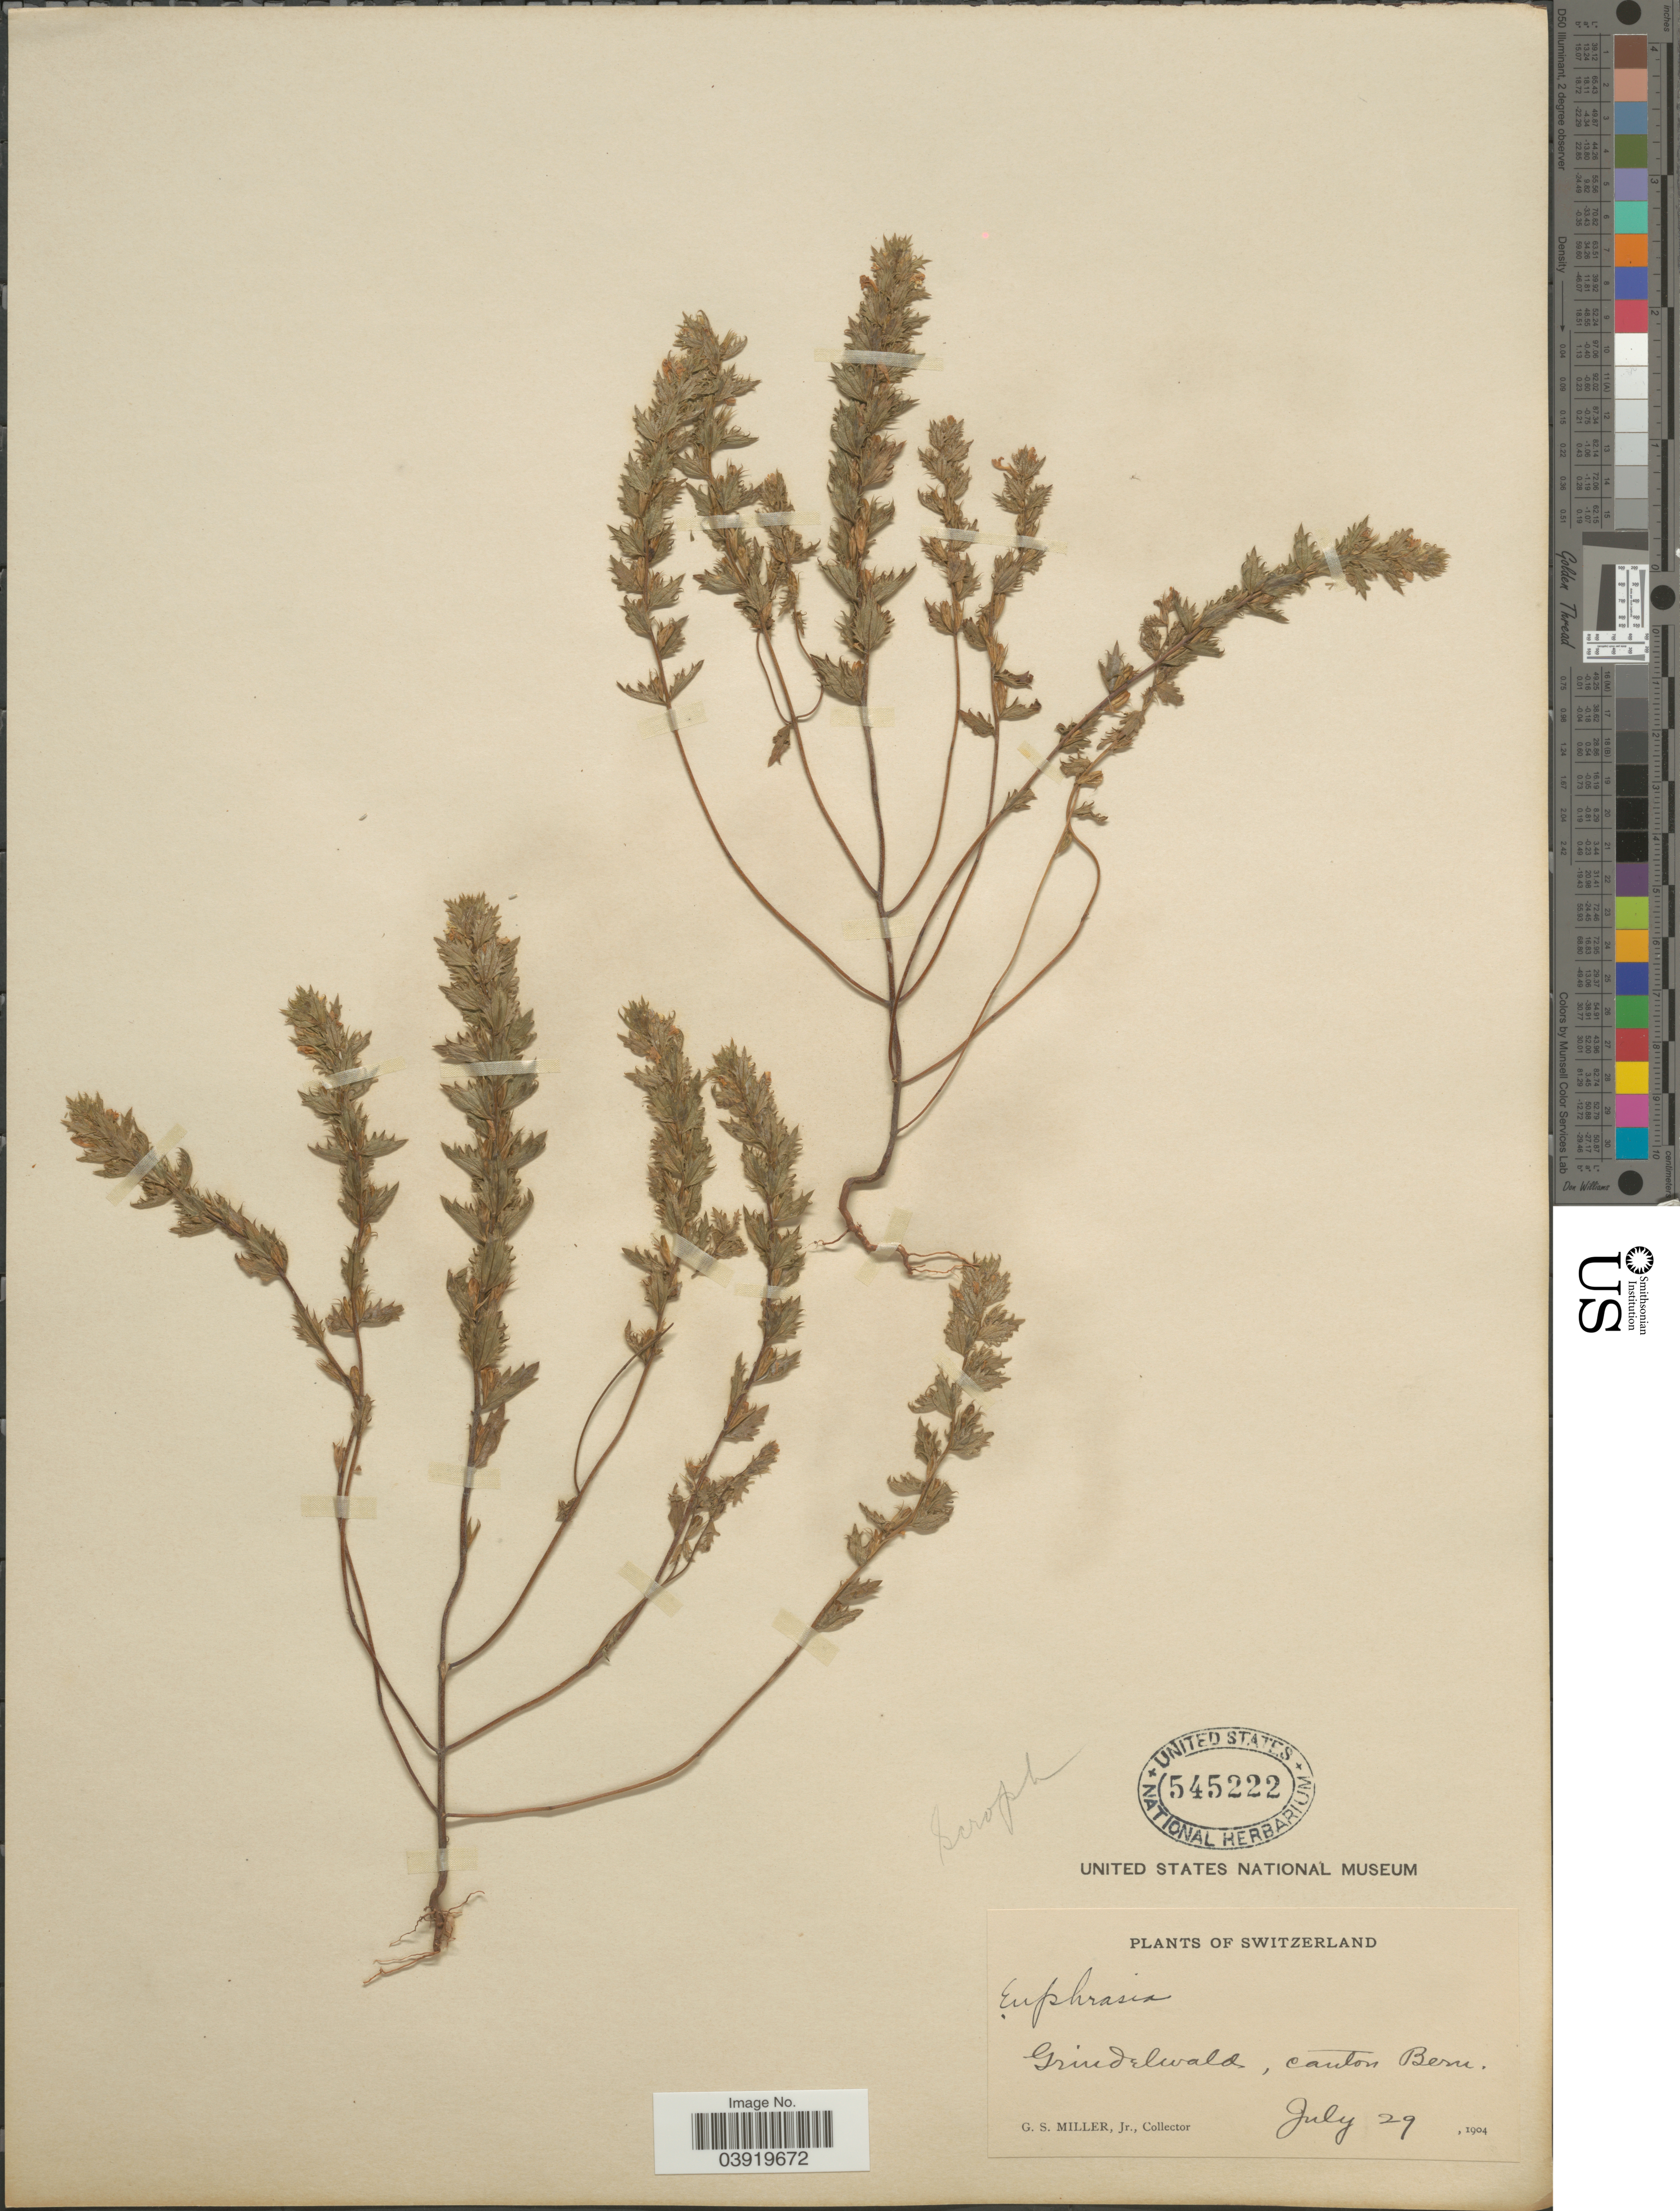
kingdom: Plantae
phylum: Tracheophyta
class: Magnoliopsida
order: Lamiales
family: Orobanchaceae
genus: Euphrasia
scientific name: Euphrasia sp.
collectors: G. S. Miller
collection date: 1904-07-29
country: Switzerland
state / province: Bern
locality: Grindelwald, canton Bern.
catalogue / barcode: US 545222